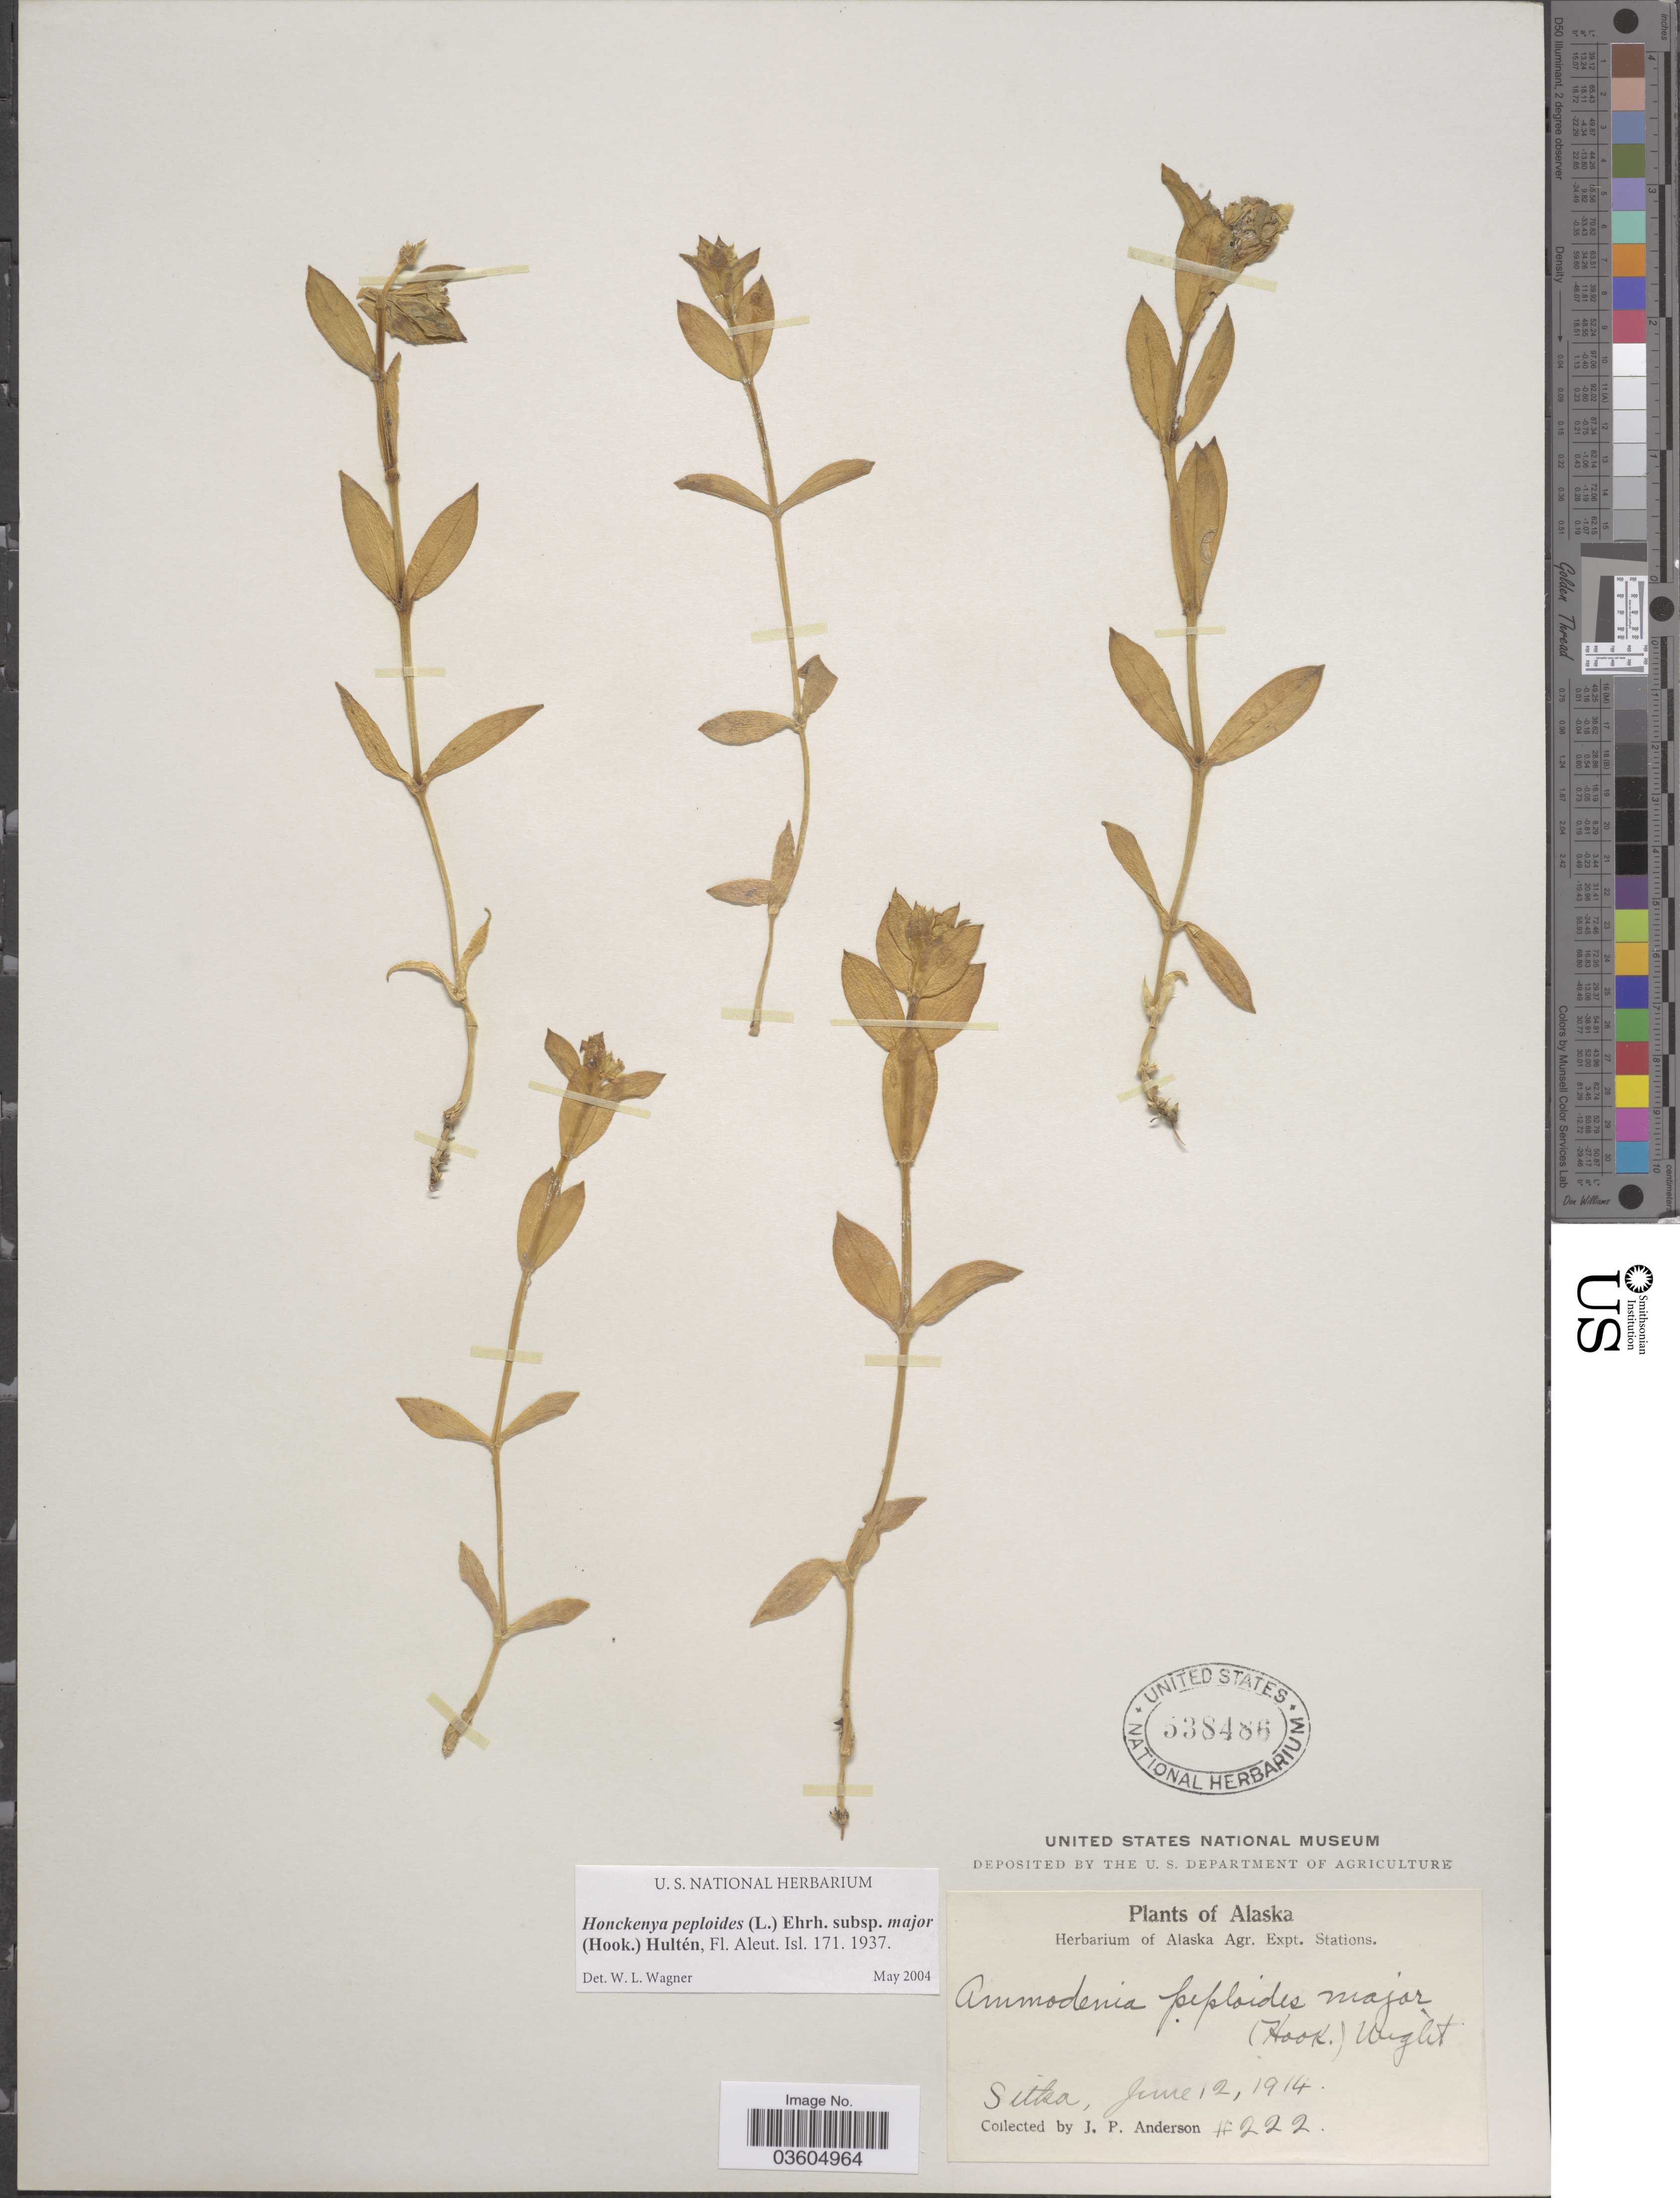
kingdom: Plantae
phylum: Tracheophyta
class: Magnoliopsida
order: Caryophyllales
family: Caryophyllaceae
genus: Honckenya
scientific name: Honckenya peploides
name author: (L.) Ehrh.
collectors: J. P. Anderson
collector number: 222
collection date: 1914-06-12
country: United States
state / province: Alaska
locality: Sitka.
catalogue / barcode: US 538486